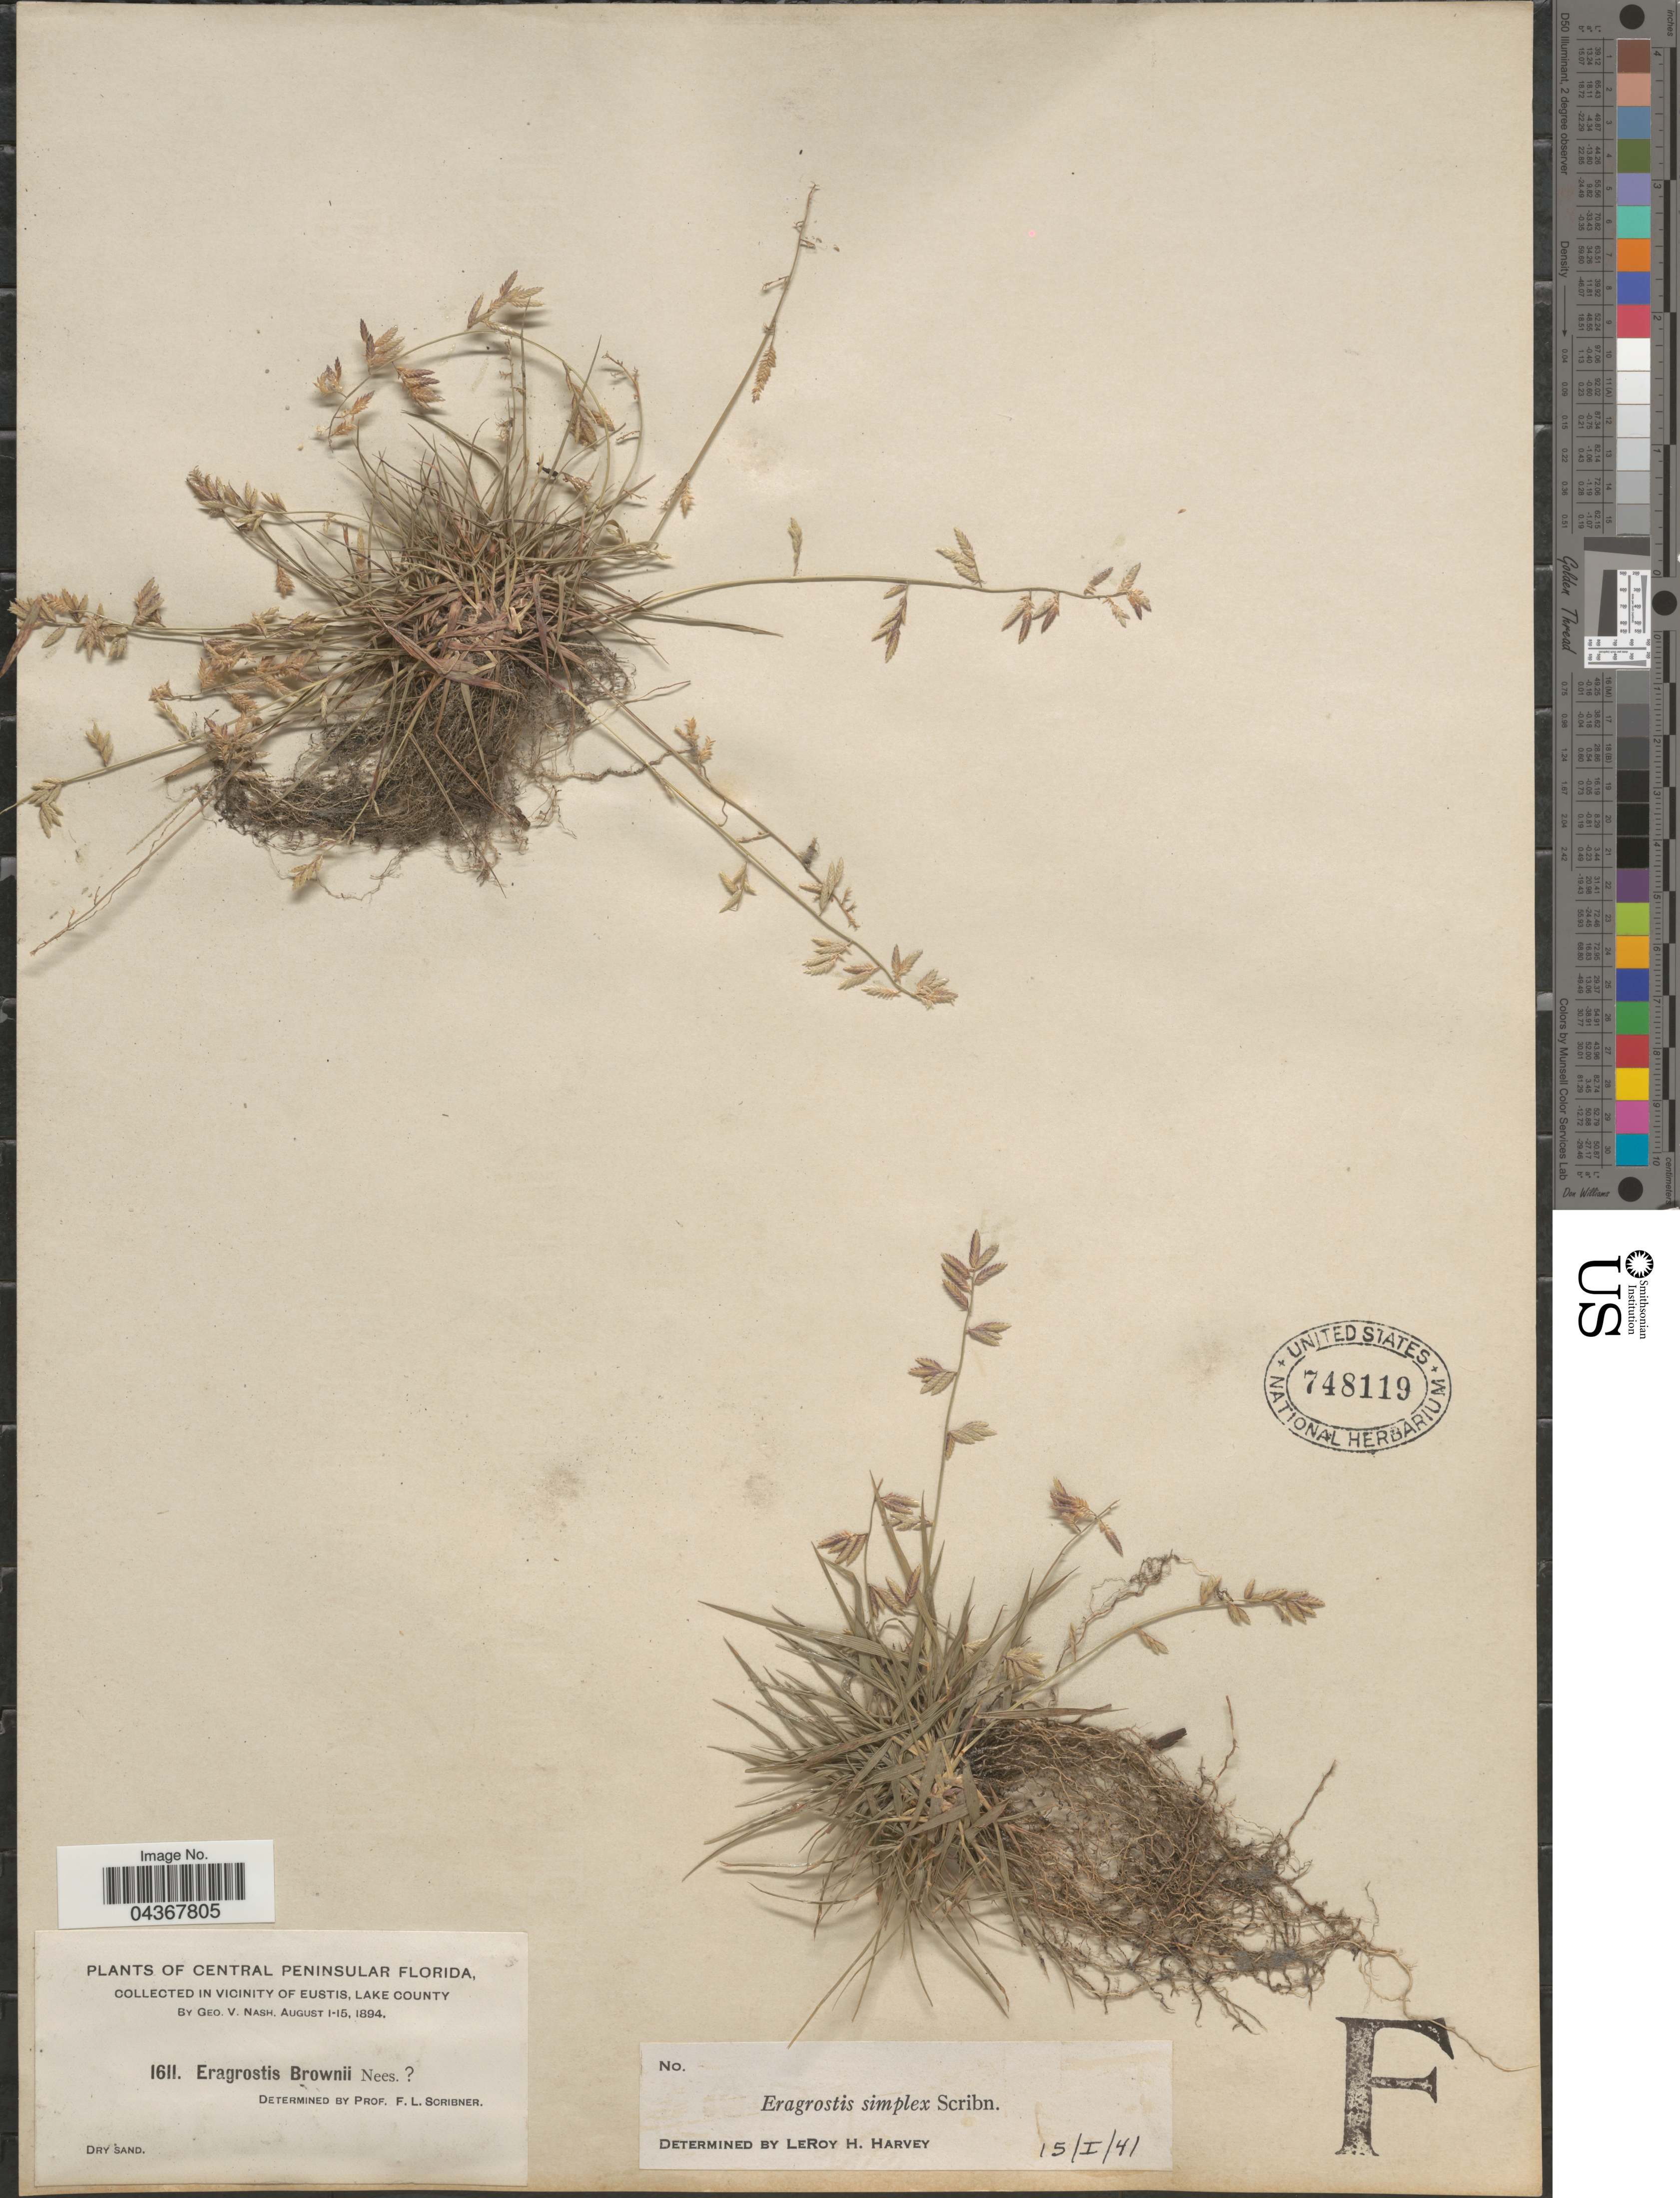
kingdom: Plantae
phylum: Tracheophyta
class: Liliopsida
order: Poales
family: Poaceae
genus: Eragrostis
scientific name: Eragrostis cumingii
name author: Steud.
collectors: G. V. Nash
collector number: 1611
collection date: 1894-08-01/1894-08-15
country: United States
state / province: Florida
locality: Central Peninsular Florida. In vicinity of Eustis, Lake County.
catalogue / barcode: US 748119